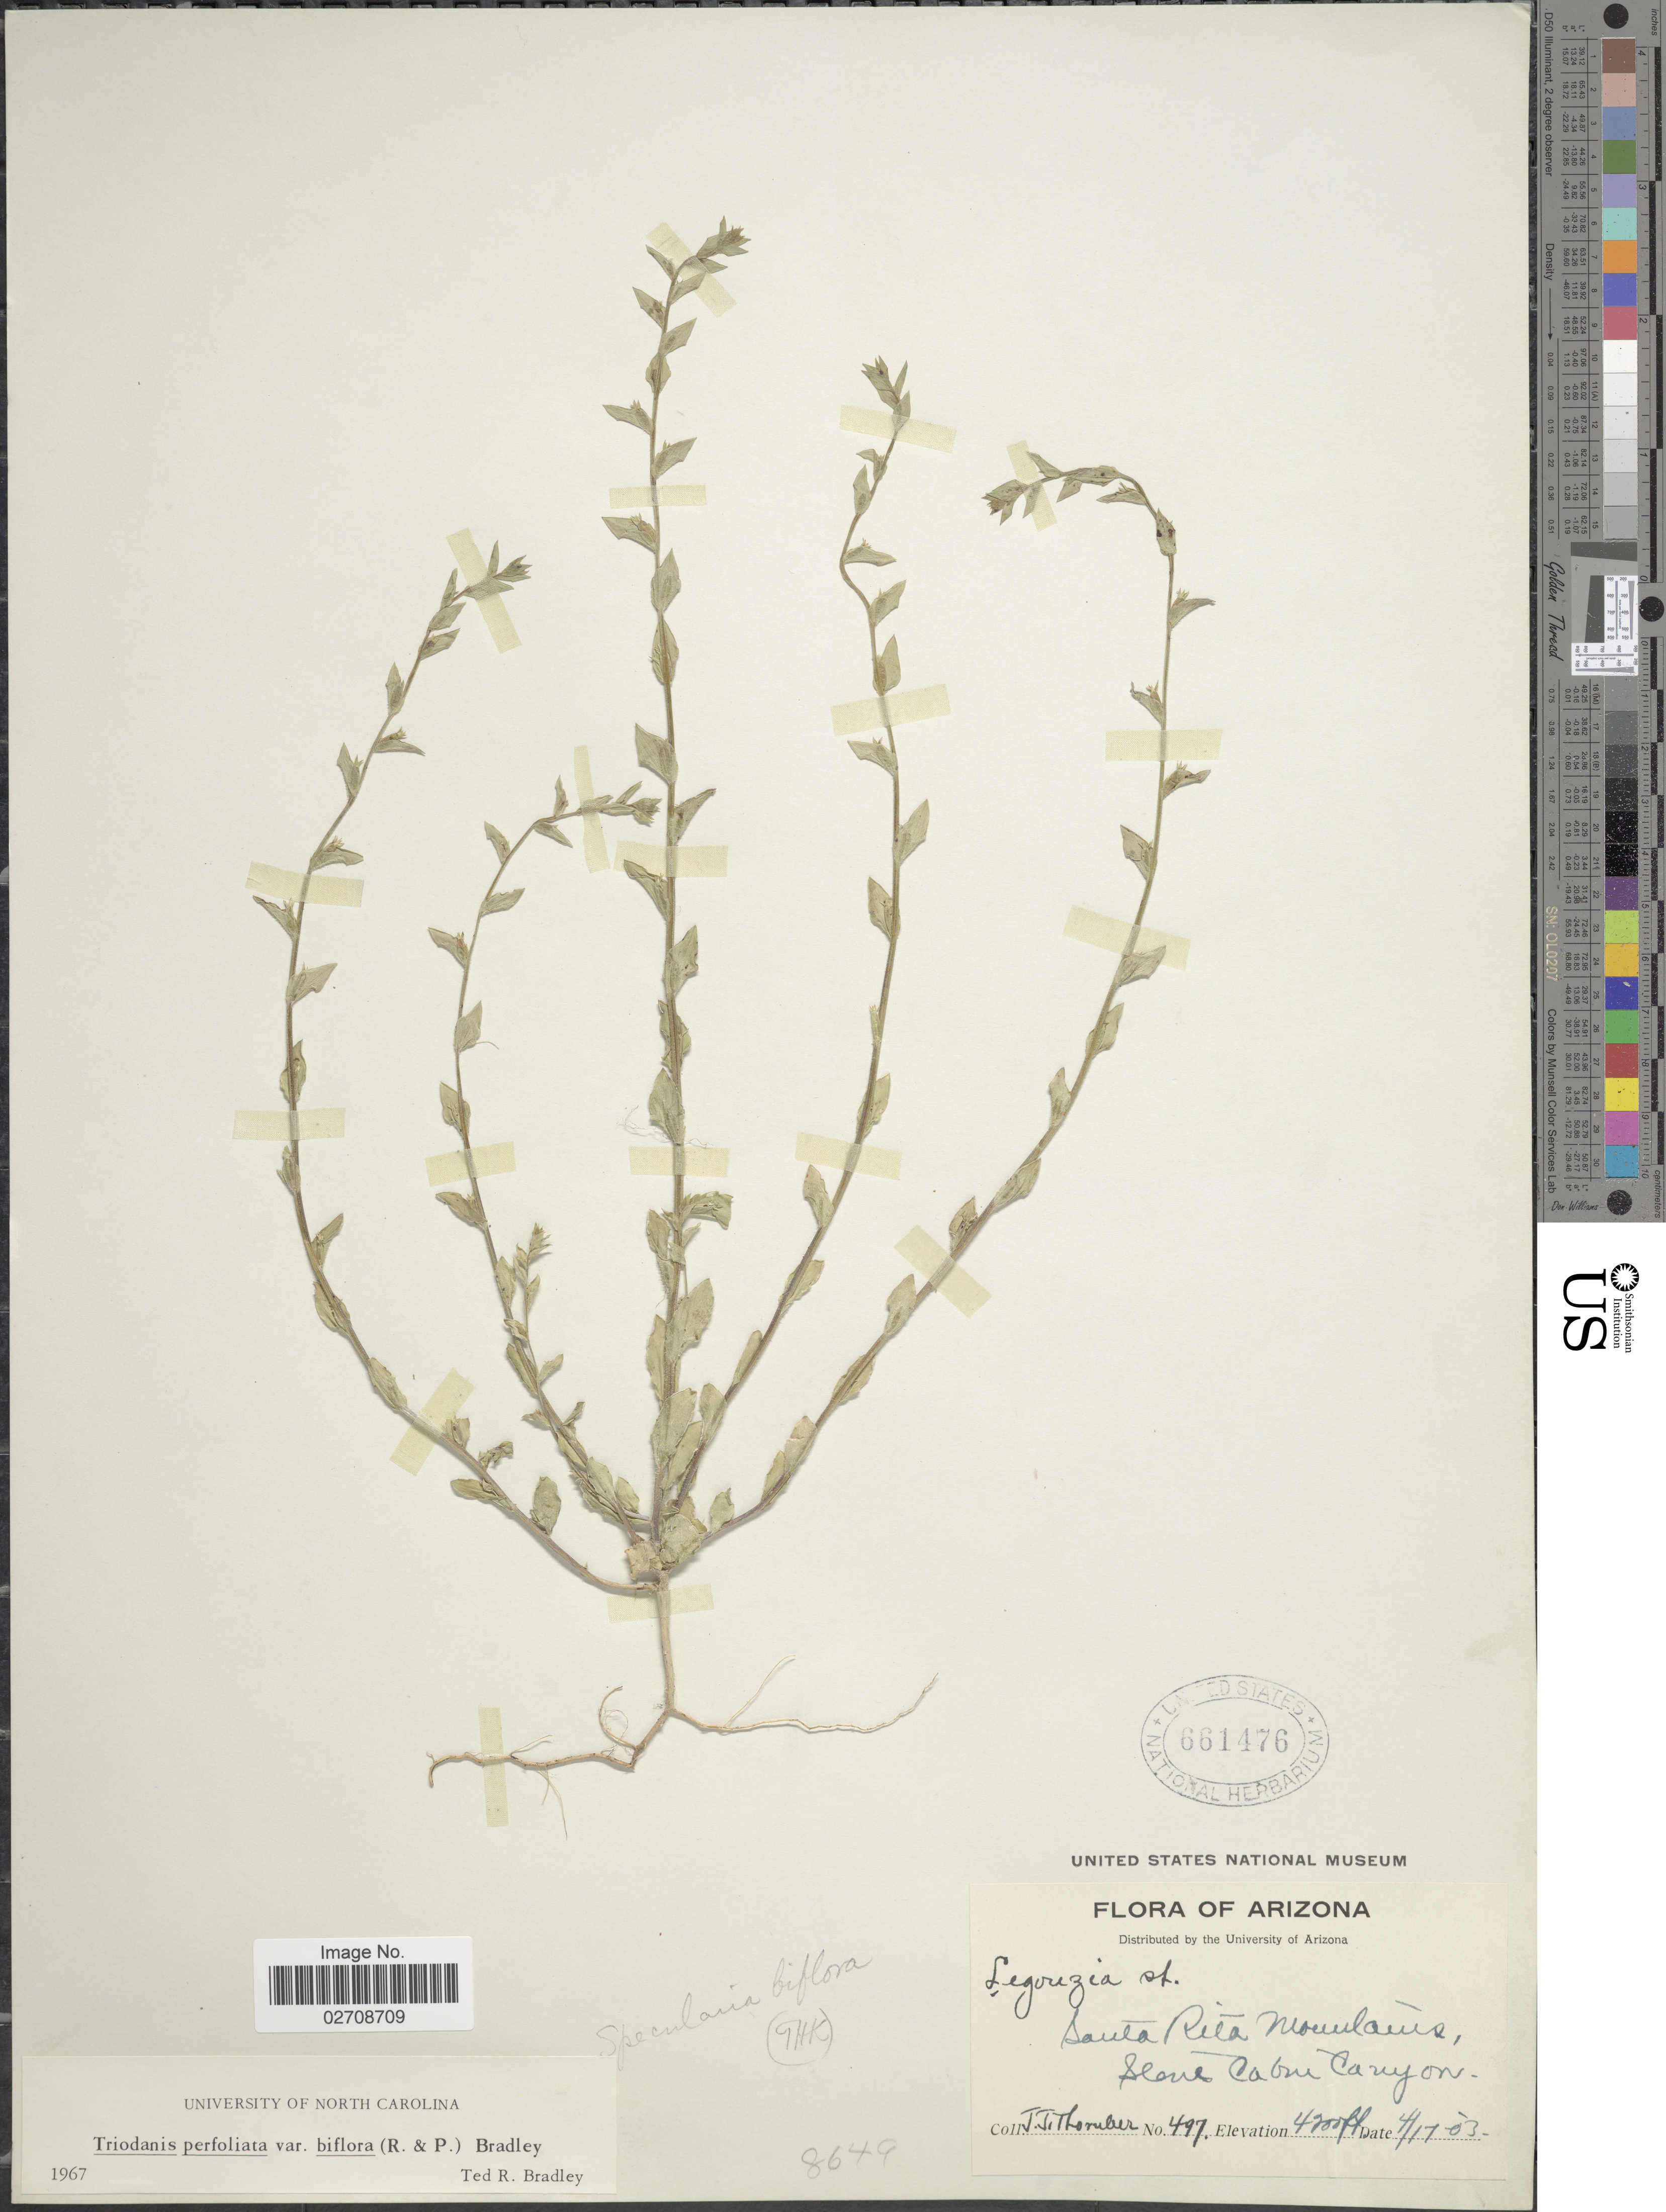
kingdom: Plantae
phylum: Tracheophyta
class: Magnoliopsida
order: Asterales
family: Campanulaceae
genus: Triodanis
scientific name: Triodanis biflora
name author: (Ruiz & Pav.) Greene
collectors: J. Thornber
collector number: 497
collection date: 1903-04-17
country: United States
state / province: Arizona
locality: Santa Rita Mountains, Steve Cabun Canyon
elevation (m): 1280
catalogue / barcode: US 661476